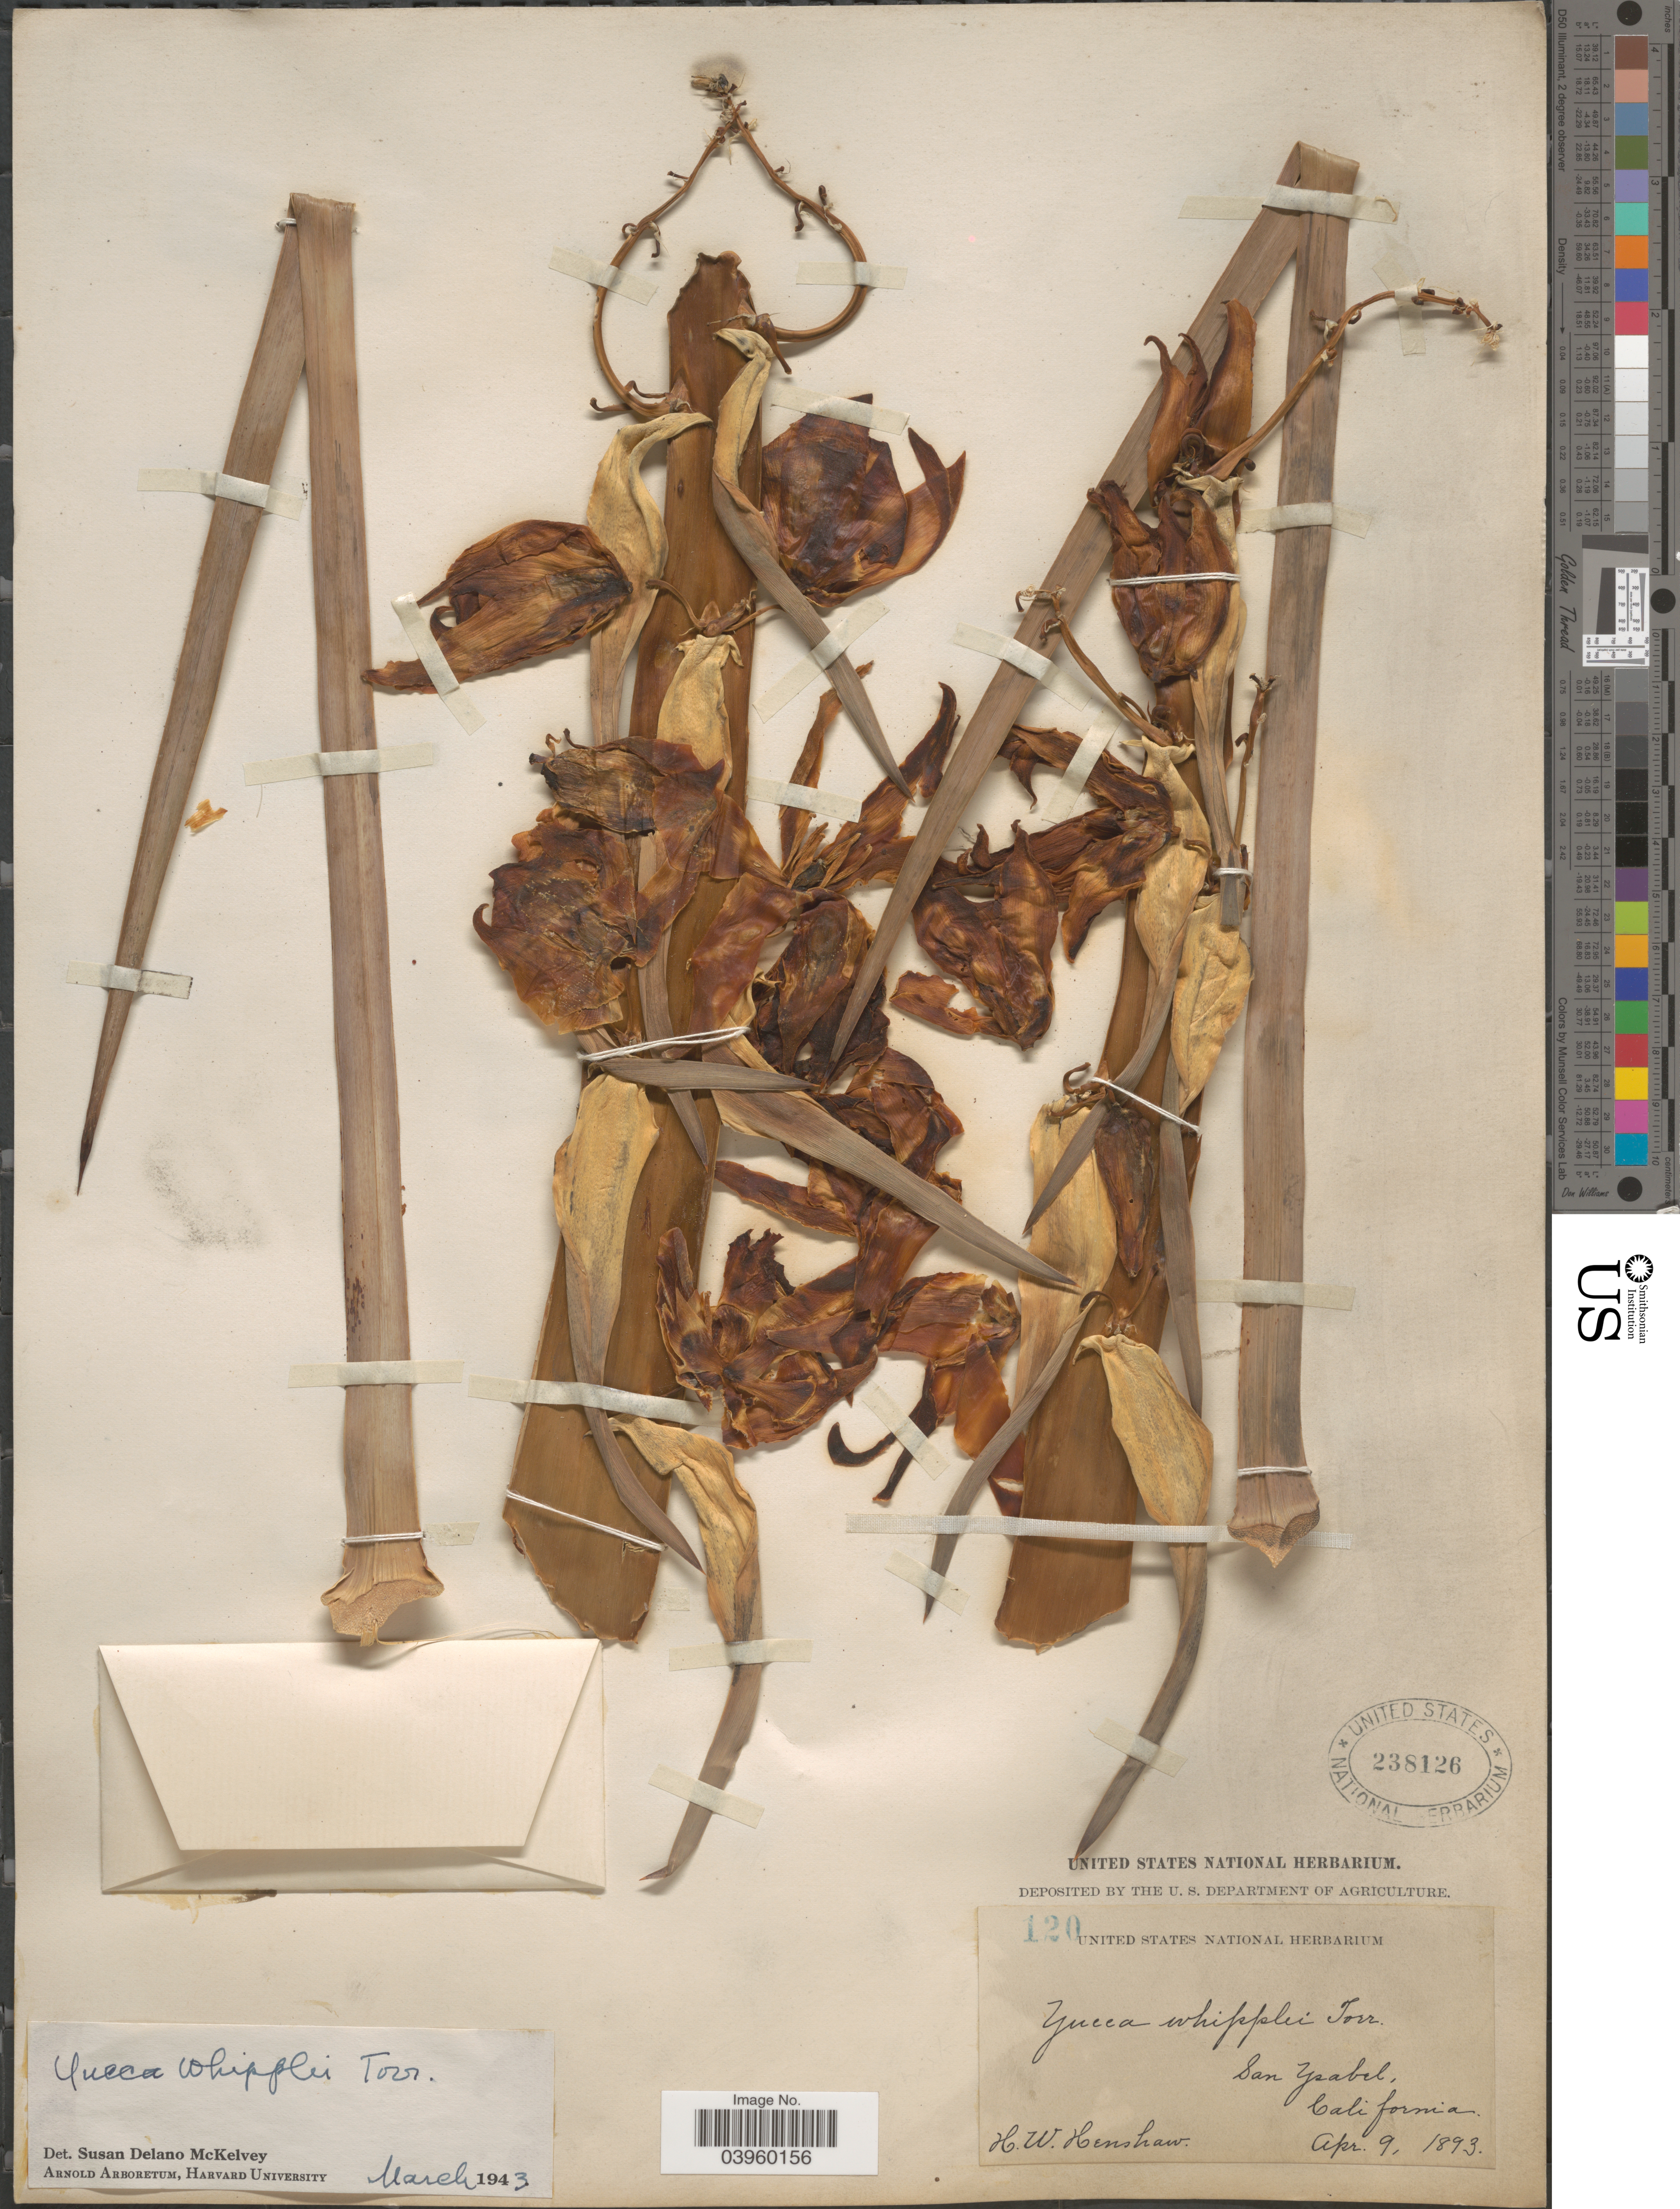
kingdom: Plantae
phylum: Tracheophyta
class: Liliopsida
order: Asparagales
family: Asparagaceae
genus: Yucca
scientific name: Yucca whipplei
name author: Torr.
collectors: H. Henshaw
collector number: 120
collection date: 1893-04-09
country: United States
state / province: California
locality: San Ysabel.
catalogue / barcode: US 238126